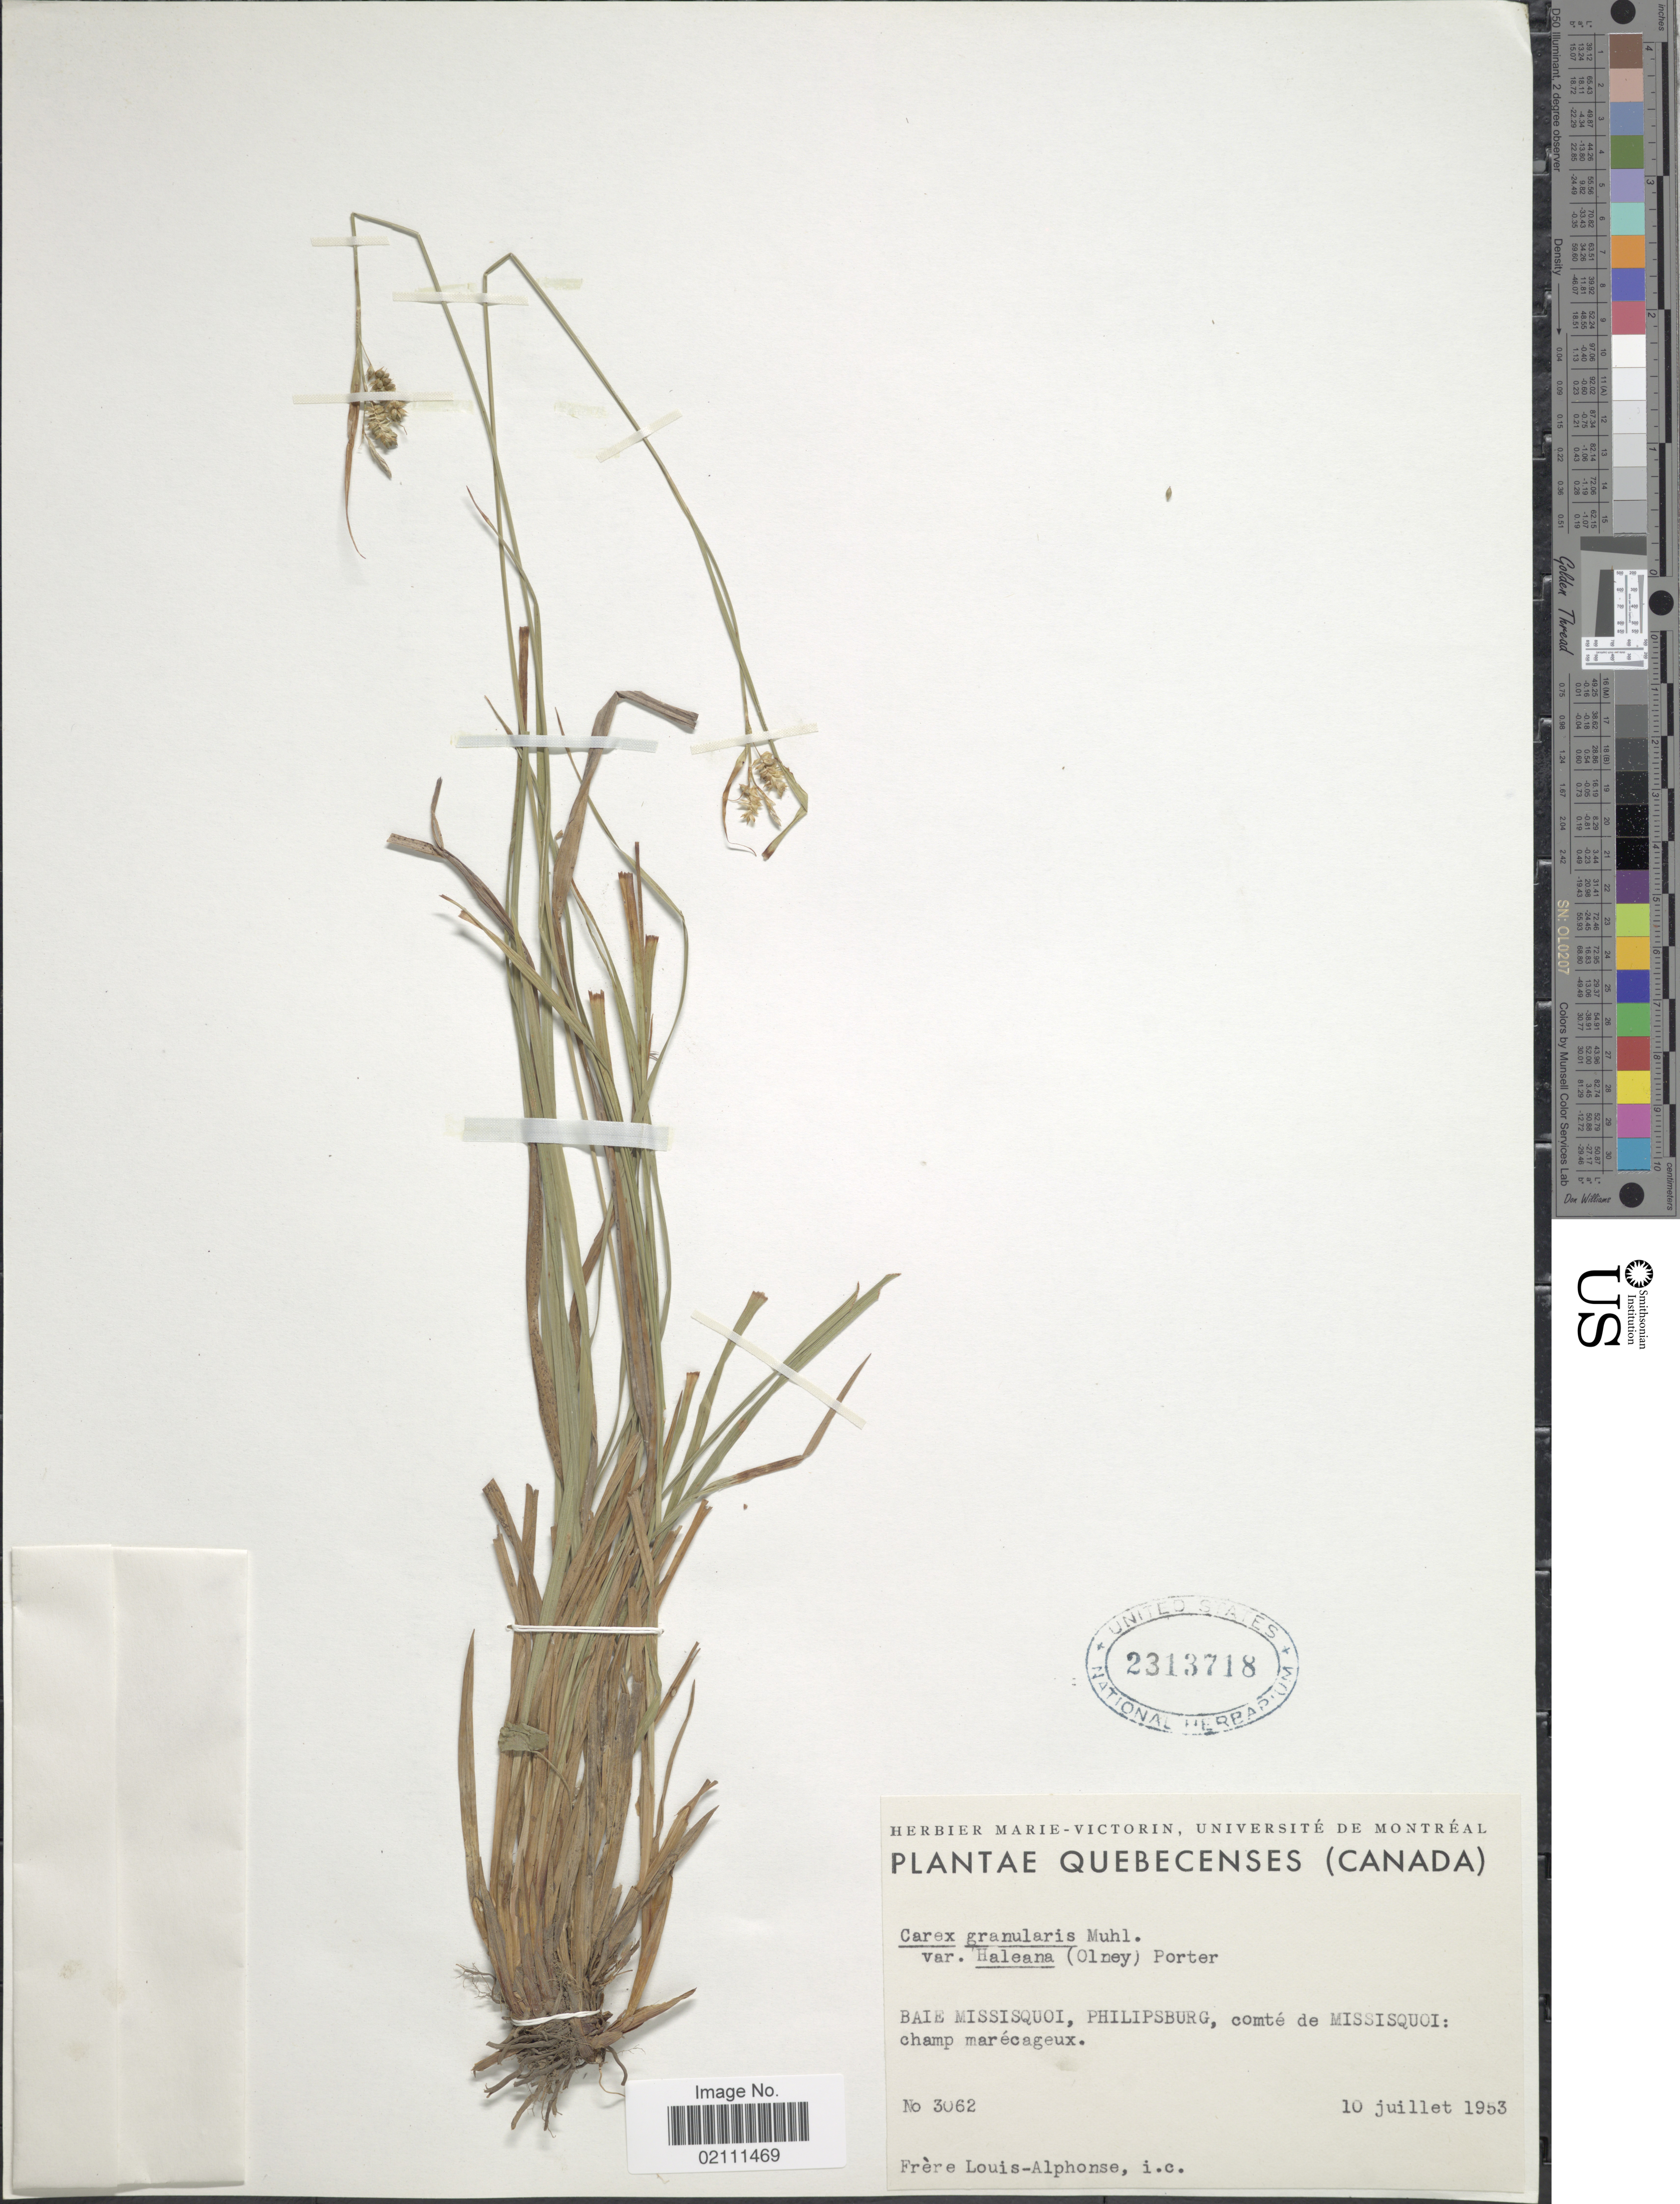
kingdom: Plantae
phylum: Tracheophyta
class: Liliopsida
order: Poales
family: Cyperaceae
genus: Carex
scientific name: Carex granularis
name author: Muhl. ex Willd.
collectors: Louis-Alphonse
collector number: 3062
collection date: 1953-07-10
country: Canada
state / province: Quebec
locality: Quebecenses, Baie Missiquoi, Philipsburg, comte de Missisquoi: champ marecageux.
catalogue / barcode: US 2313718